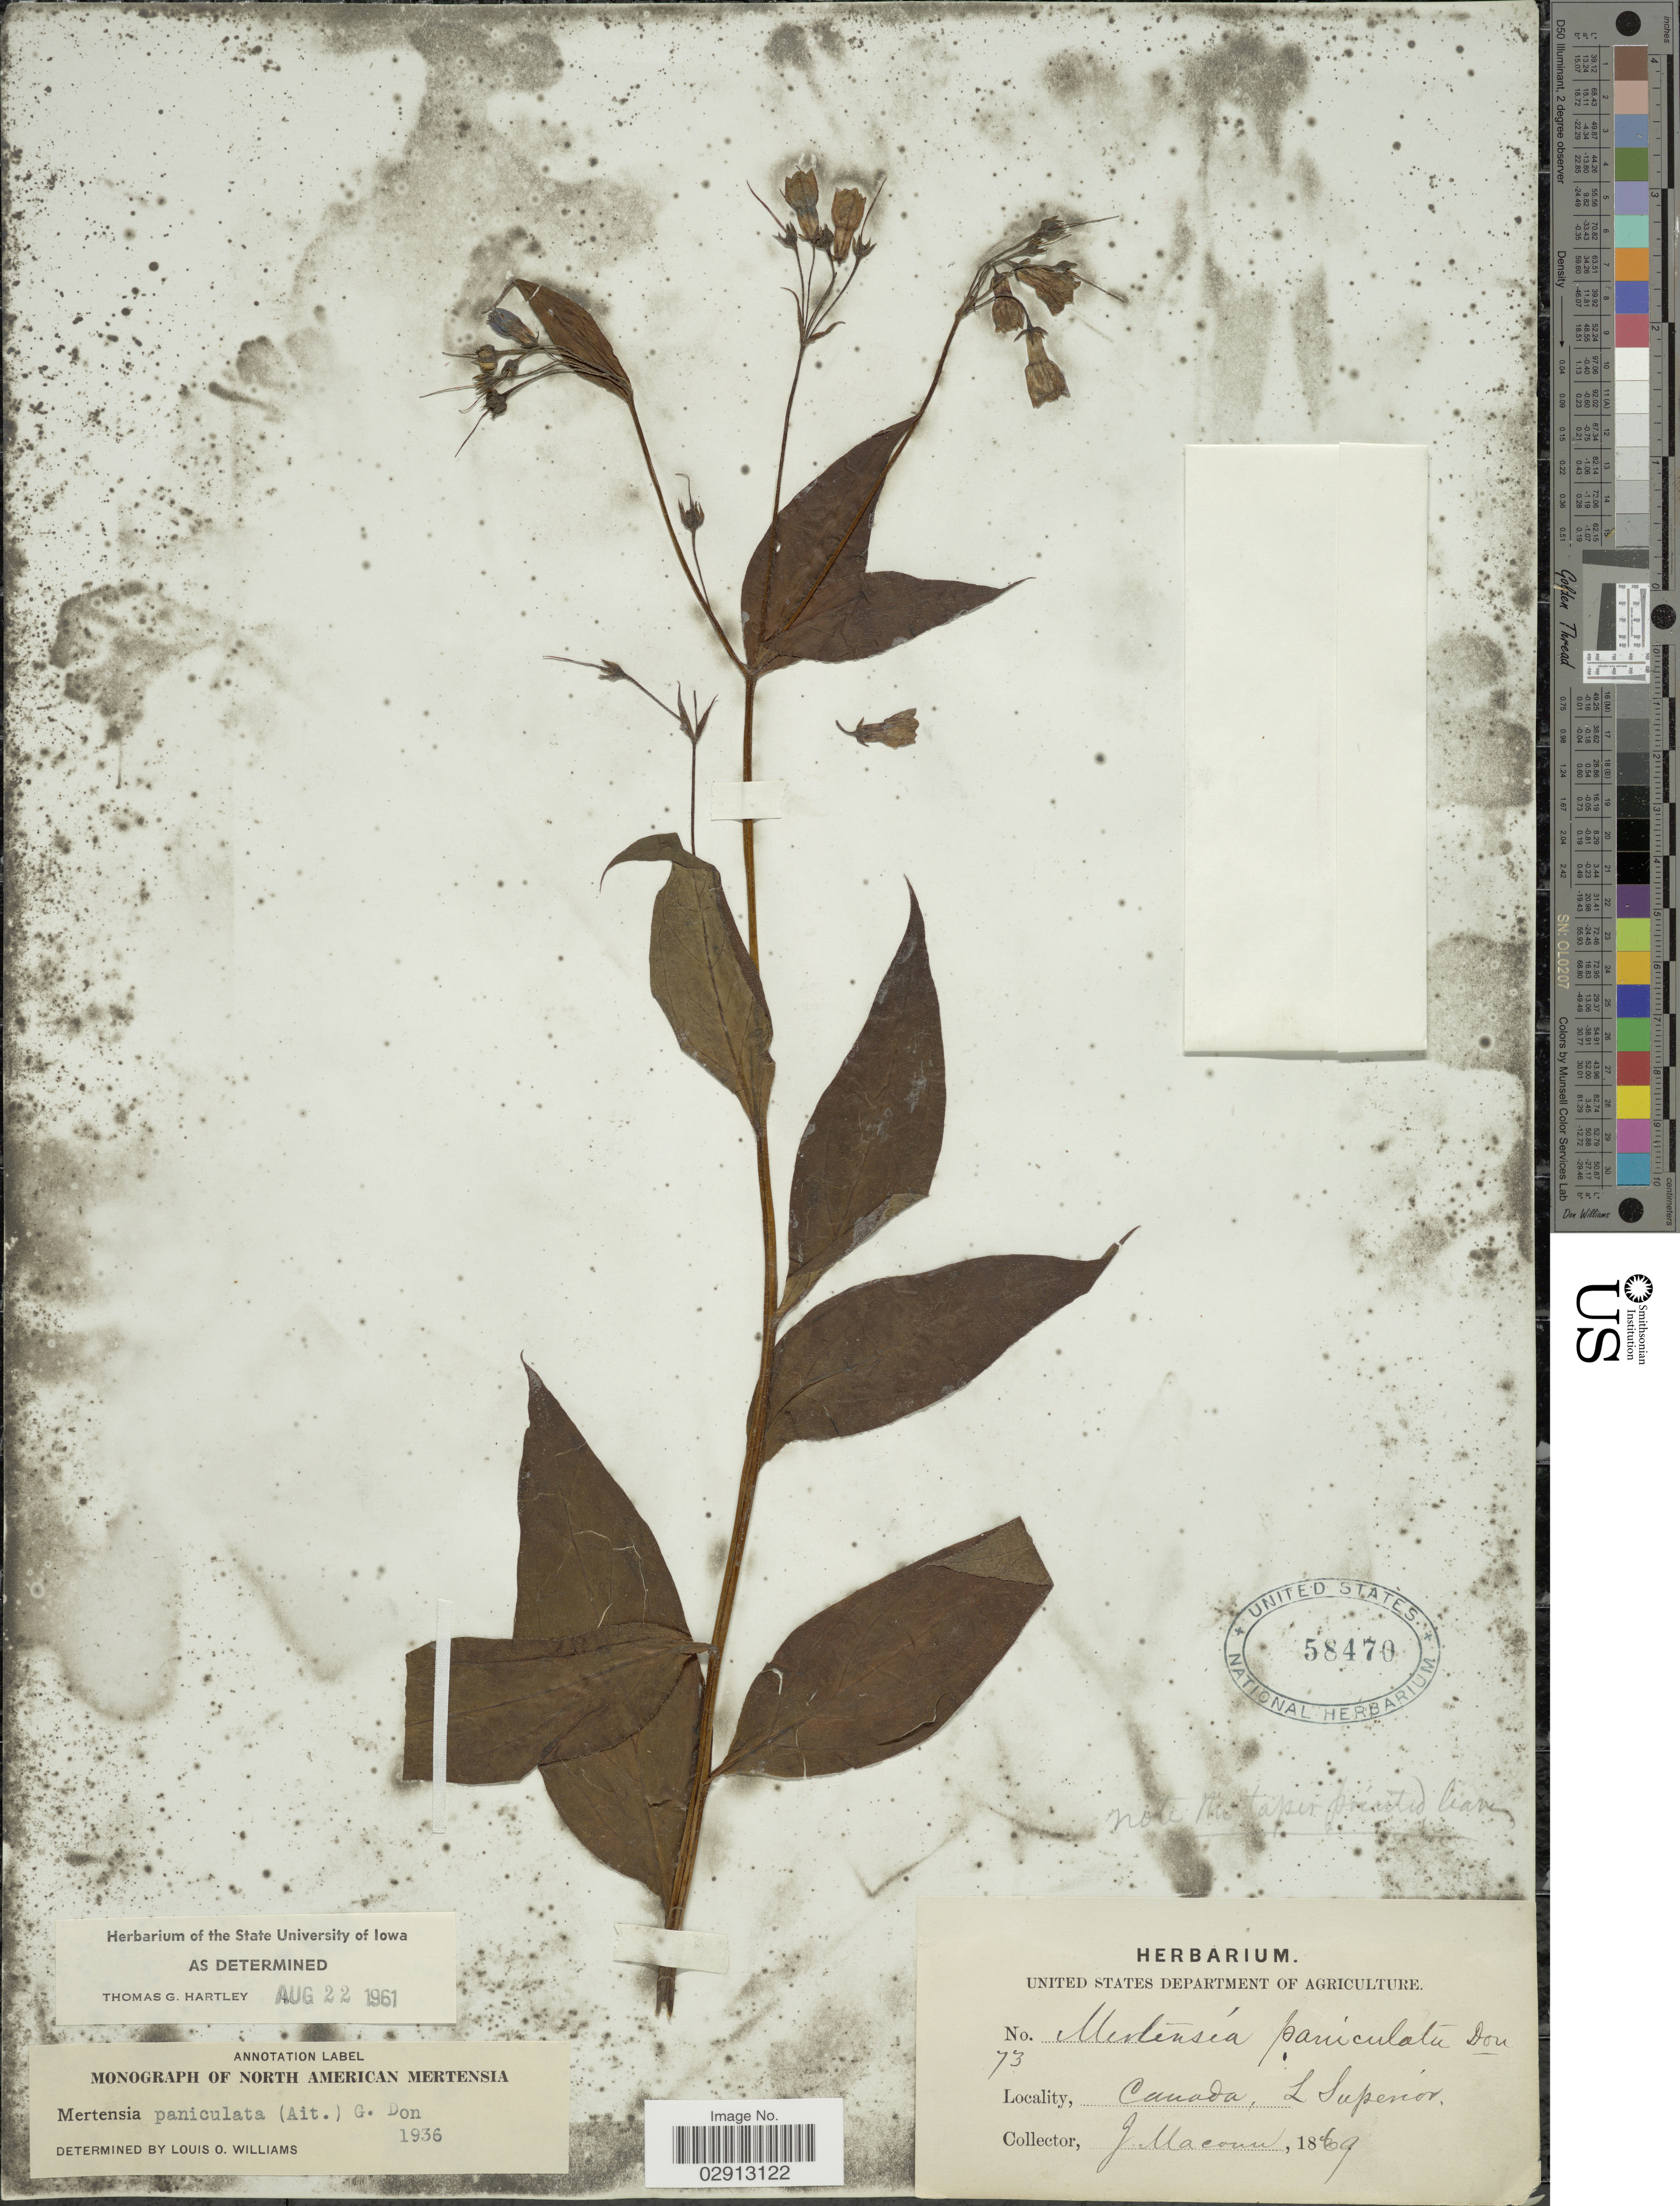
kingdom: Plantae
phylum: Tracheophyta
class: Magnoliopsida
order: Boraginales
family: Boraginaceae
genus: Mertensia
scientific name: Mertensia paniculata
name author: (Aiton) G. Don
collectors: J. Macoun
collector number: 73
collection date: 1869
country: Canada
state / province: Ontario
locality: L Superior.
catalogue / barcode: US 58470